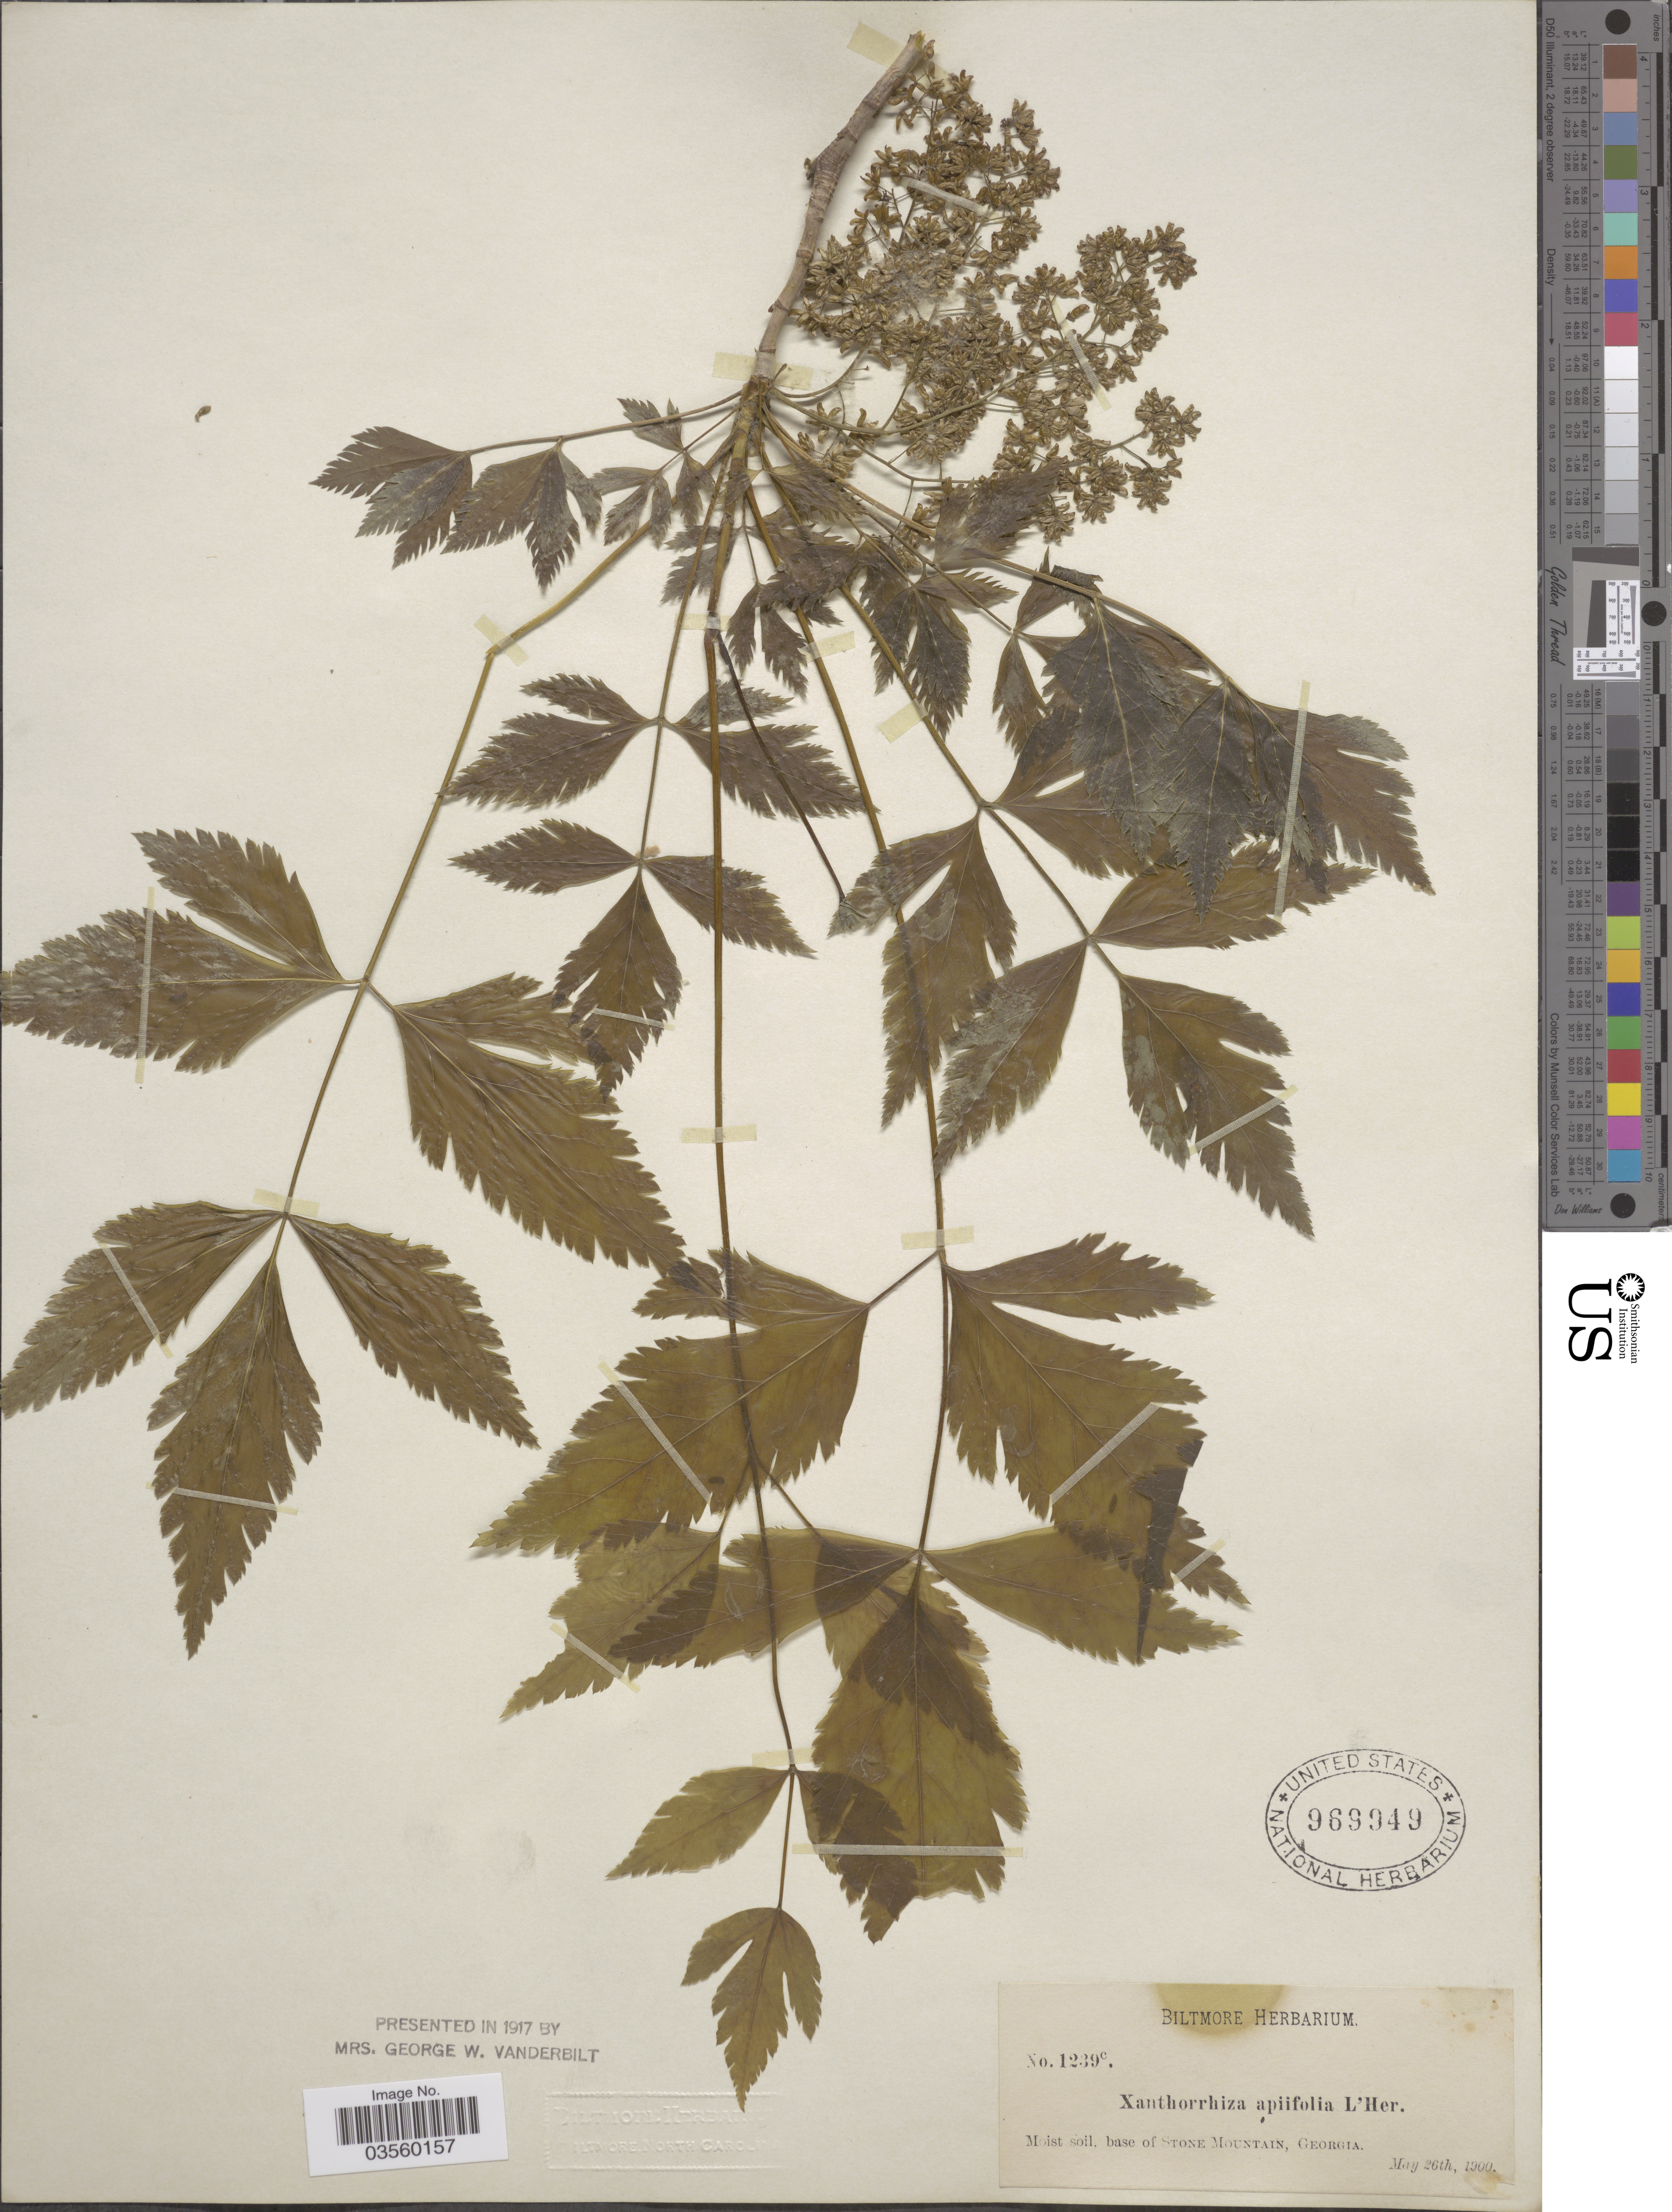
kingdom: Plantae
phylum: Tracheophyta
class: Magnoliopsida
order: Ranunculales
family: Ranunculaceae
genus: Xanthorhiza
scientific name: Xanthorhiza apiifolia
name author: L'Hér.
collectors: ex herb. Biltmore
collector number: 1239c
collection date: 1900-05-26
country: United States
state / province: Georgia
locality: Base of Stone Mountain.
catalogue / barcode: US 969949